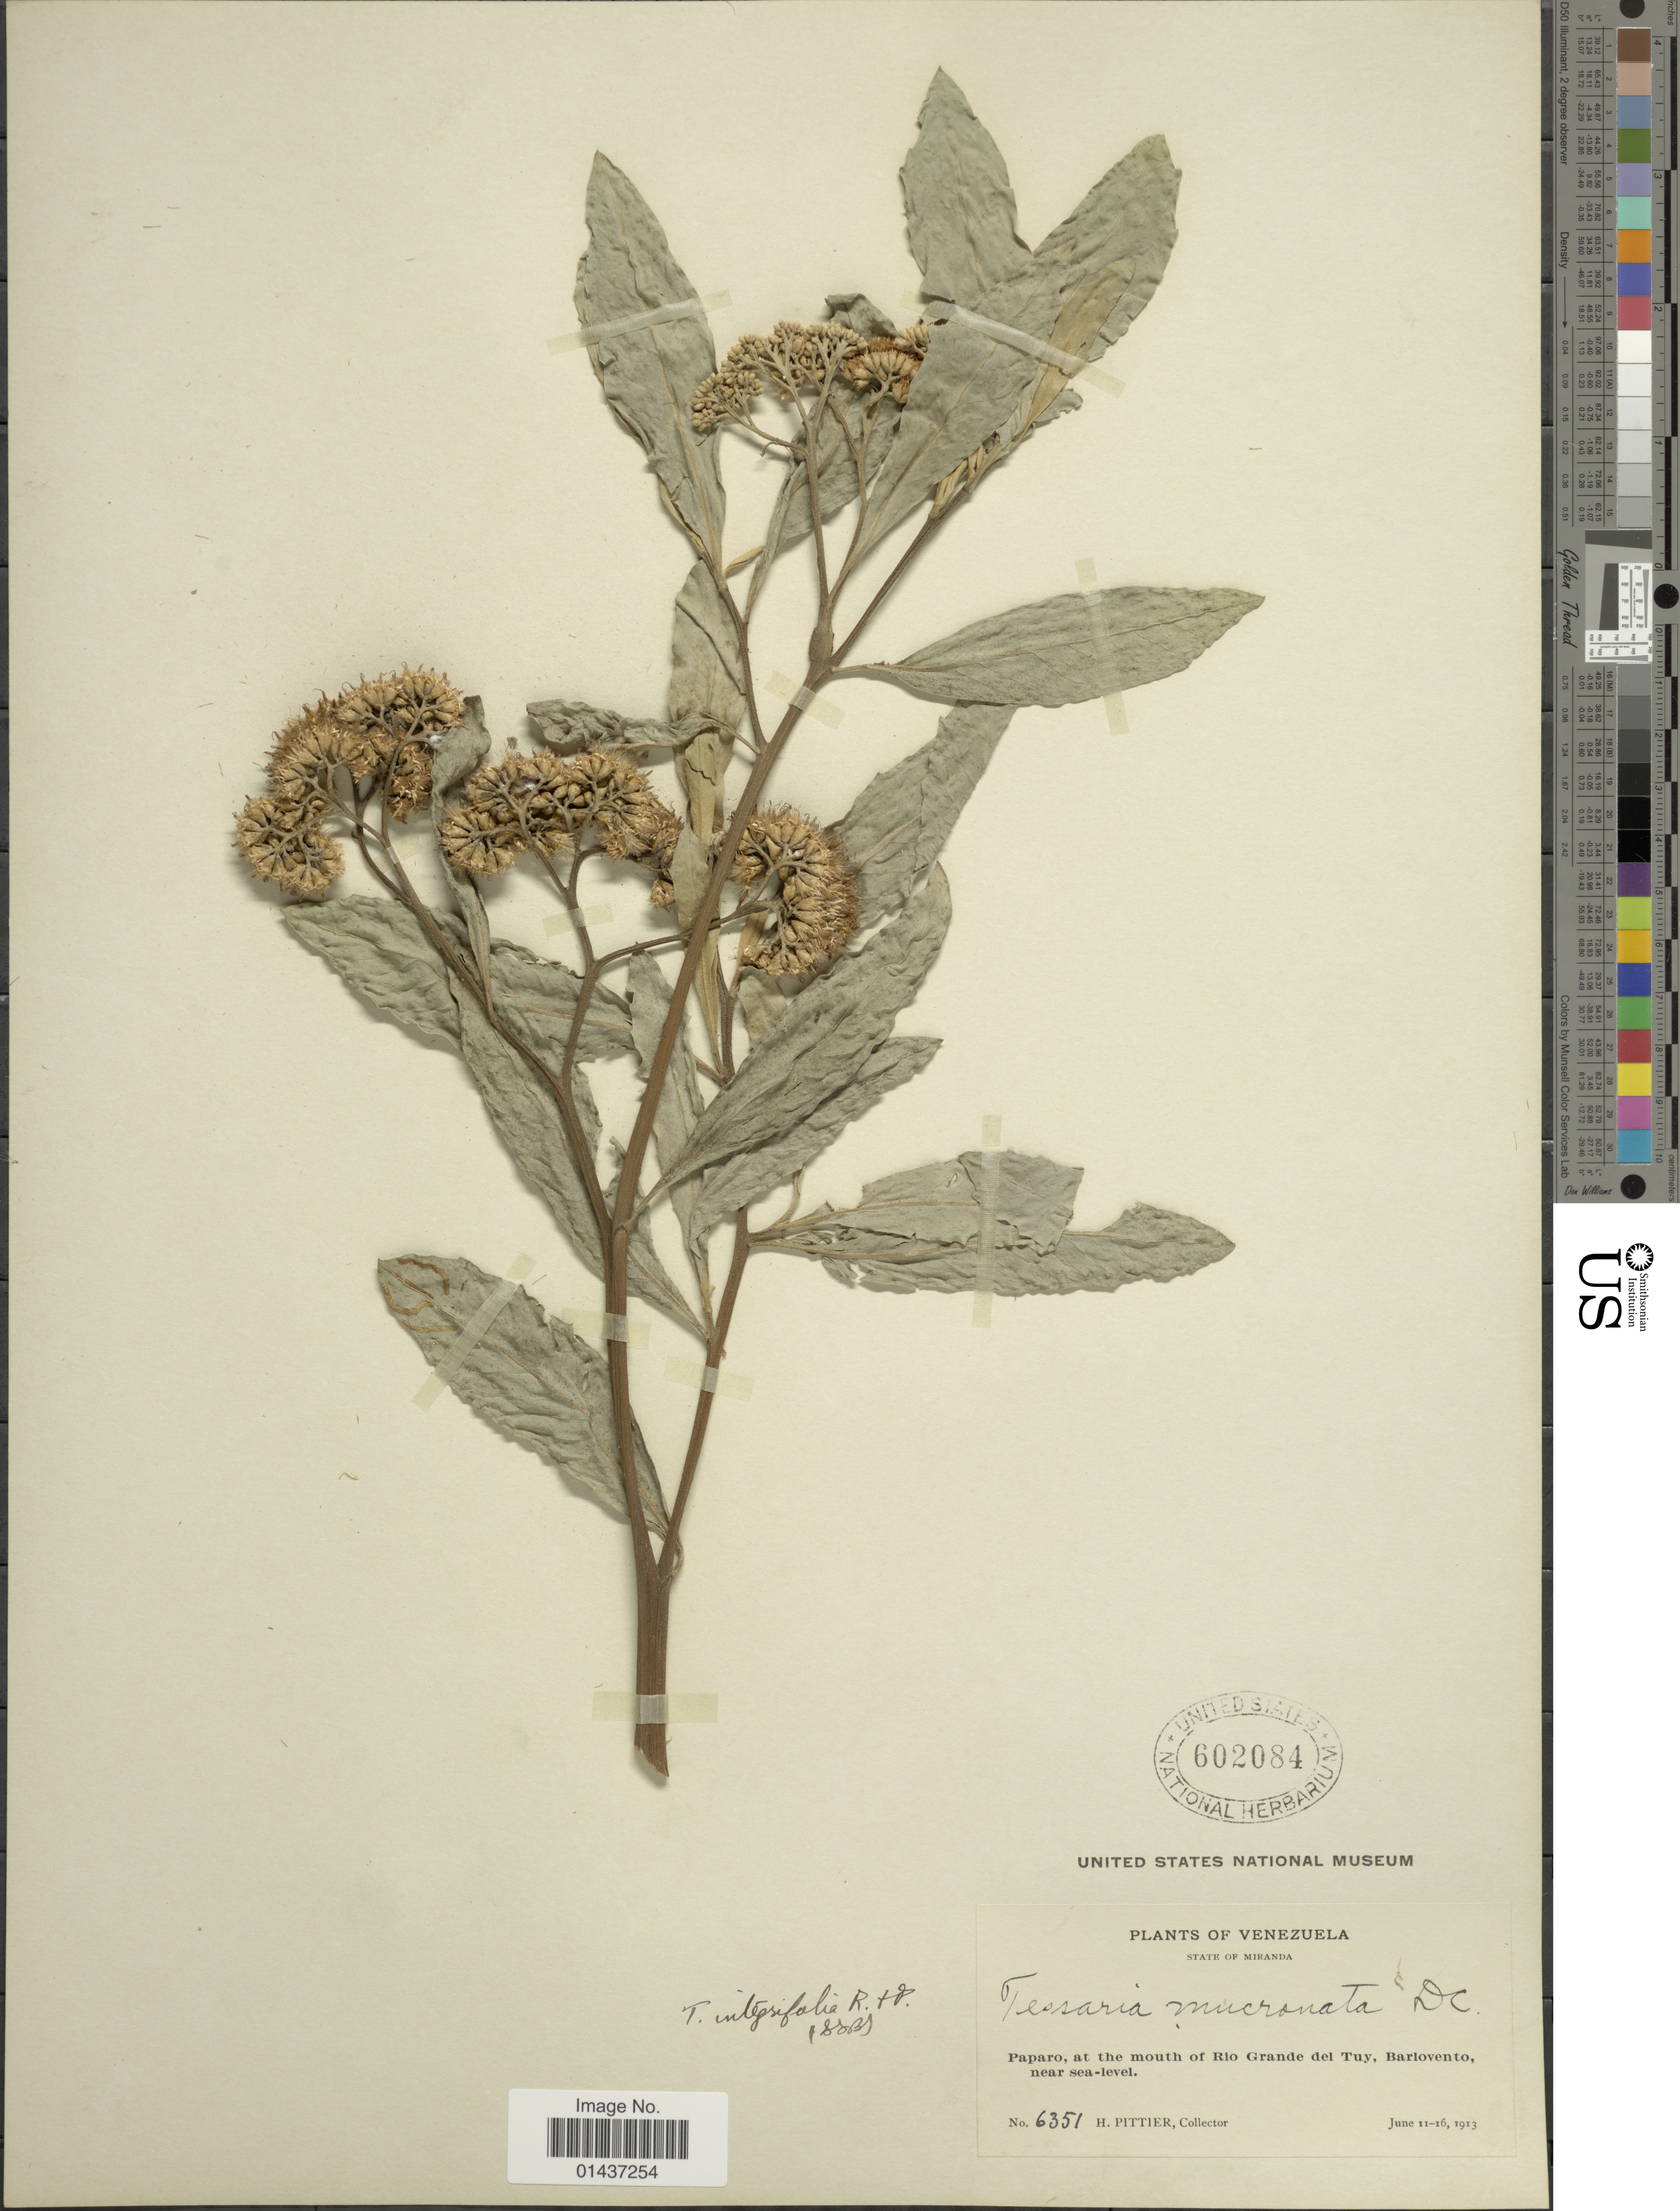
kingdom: Plantae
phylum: Tracheophyta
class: Magnoliopsida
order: Asterales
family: Asteraceae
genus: Tessaria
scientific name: Tessaria integrifolia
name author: Ruiz & Pav.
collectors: H. F. Pittier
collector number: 6351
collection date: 1913-06-11/1913-06-16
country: Venezuela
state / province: Miranda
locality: Paparo, at the mouth of Rio Grande del Tuy, Barlovento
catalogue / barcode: US 602084